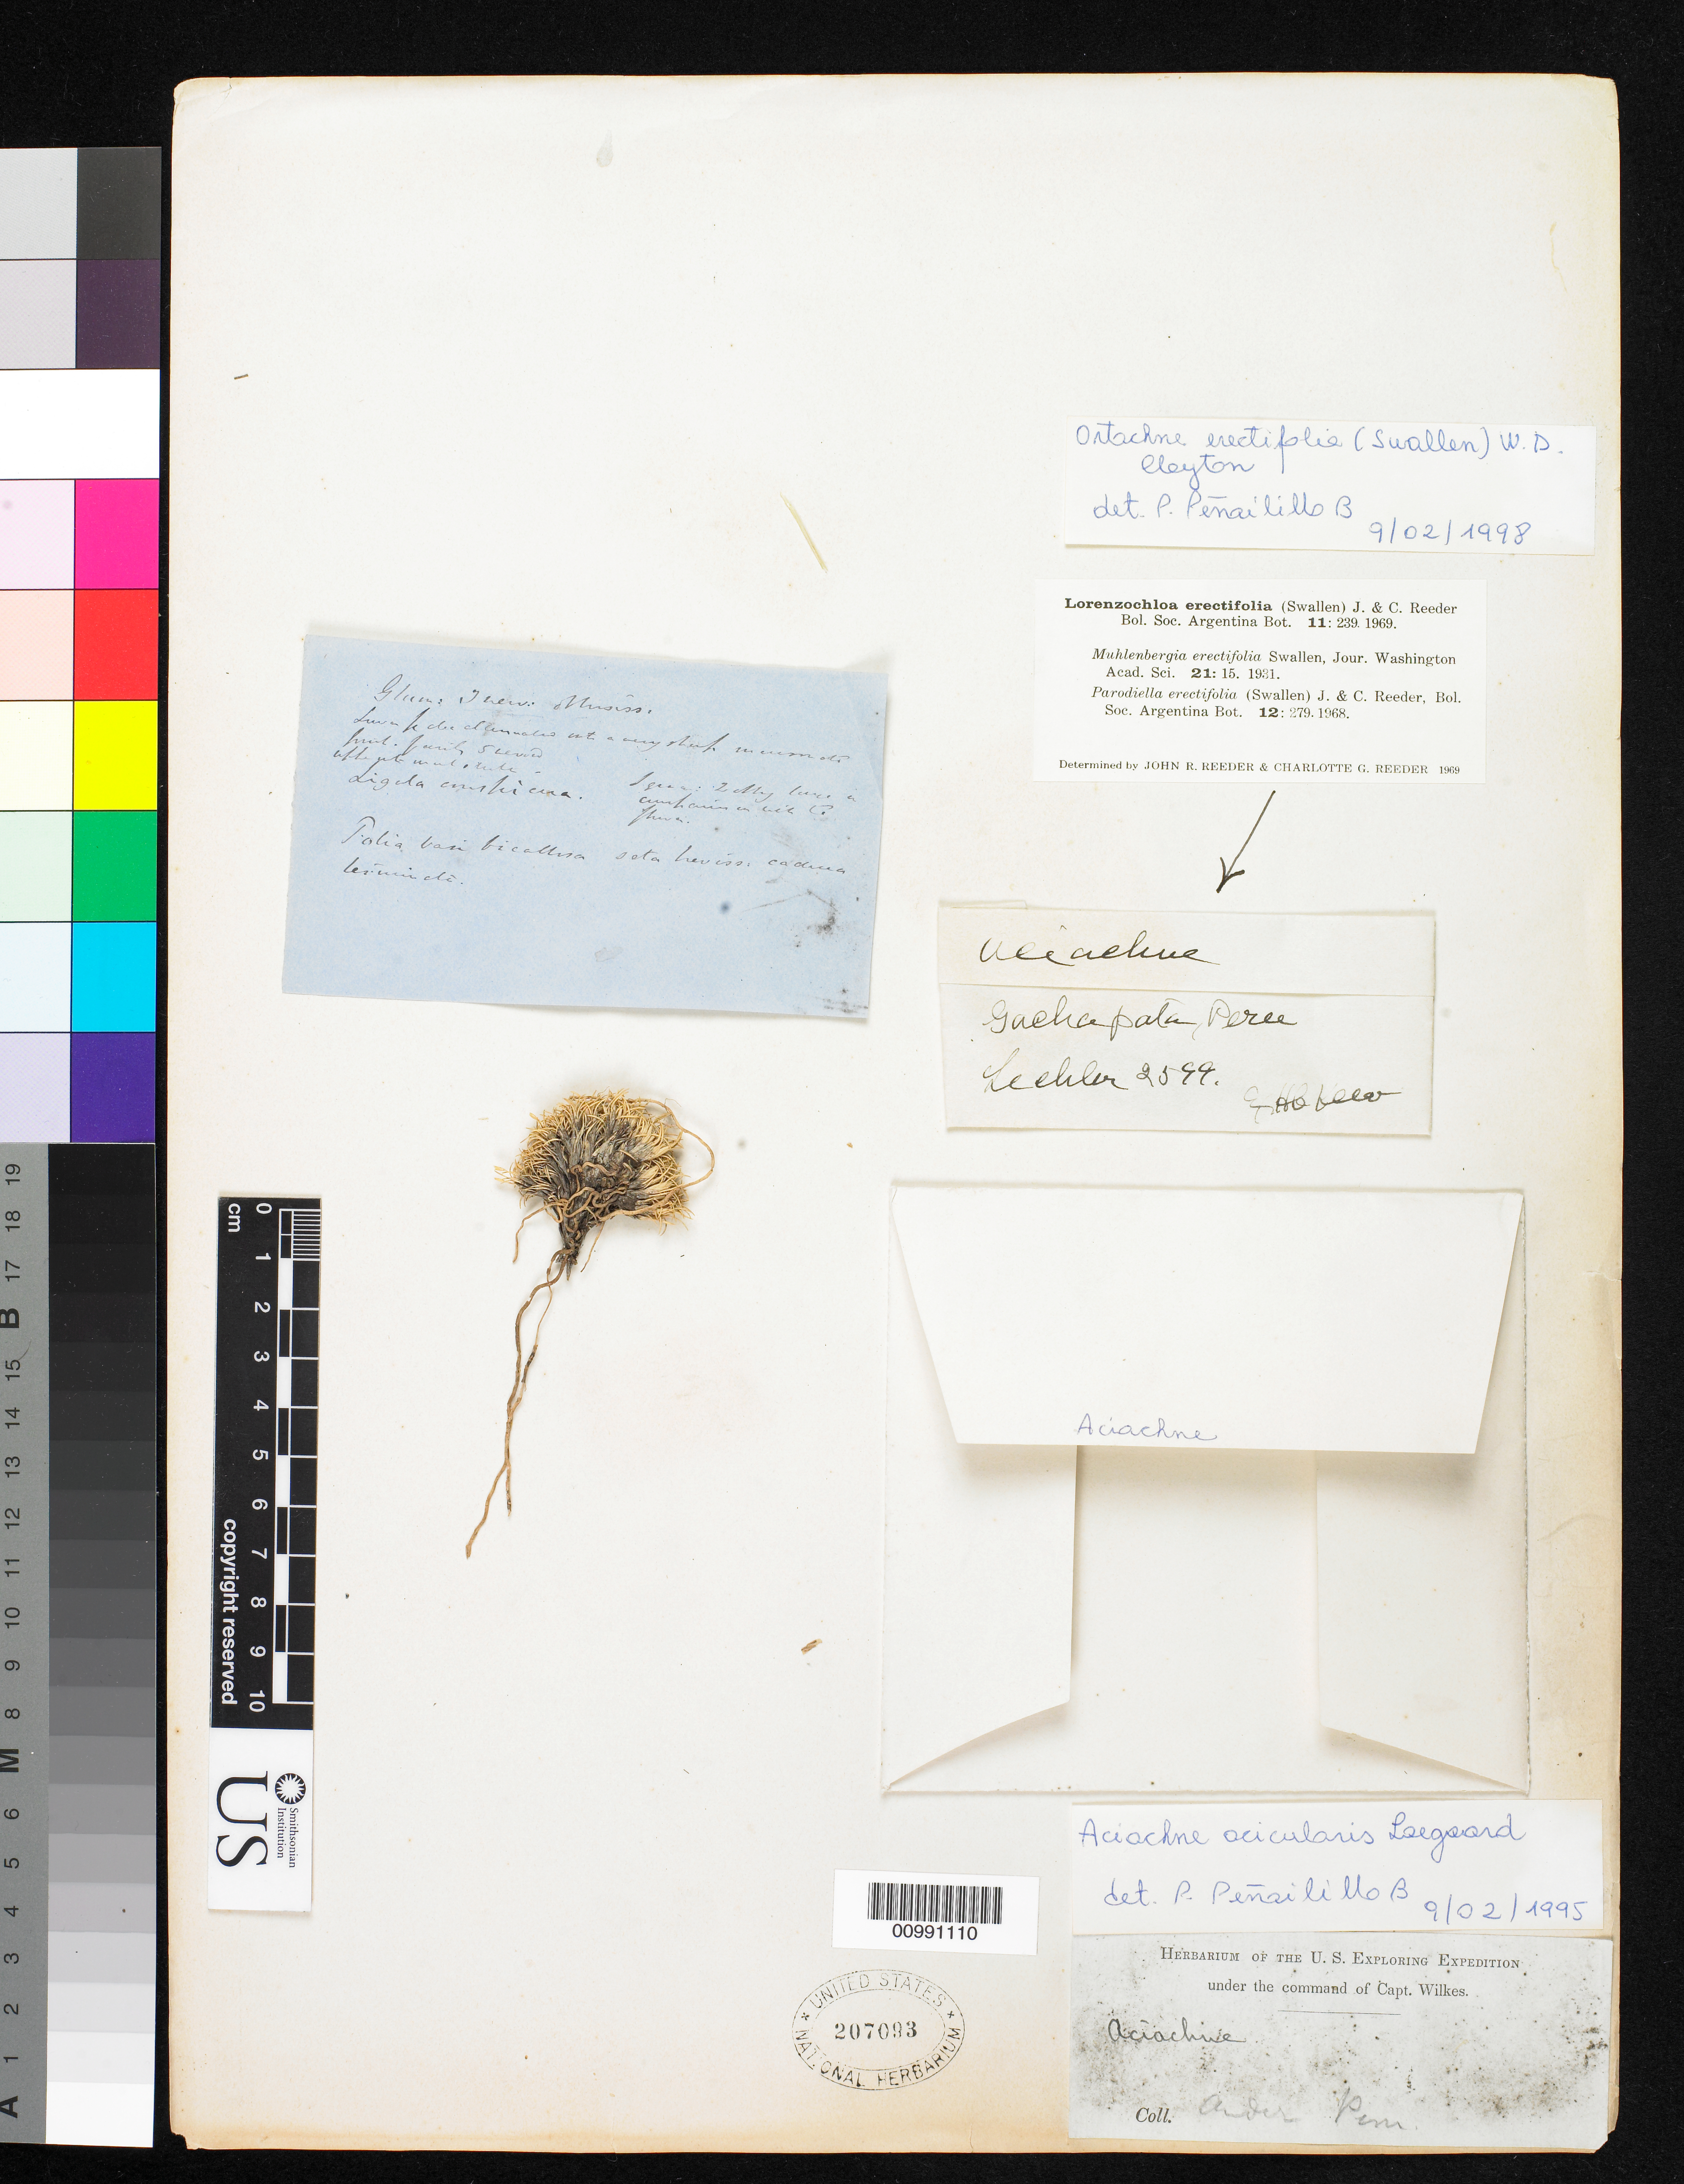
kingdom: Plantae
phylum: Tracheophyta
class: Liliopsida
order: Poales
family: Poaceae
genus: Lorenzochloa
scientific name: Lorenzochloa erectifolia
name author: (Swallen) Reeder & C. Reeder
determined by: Poaceae Reorganization Project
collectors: Wilkes Explor. Exped.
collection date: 1838/1842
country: Peru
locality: Andes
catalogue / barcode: US 207093